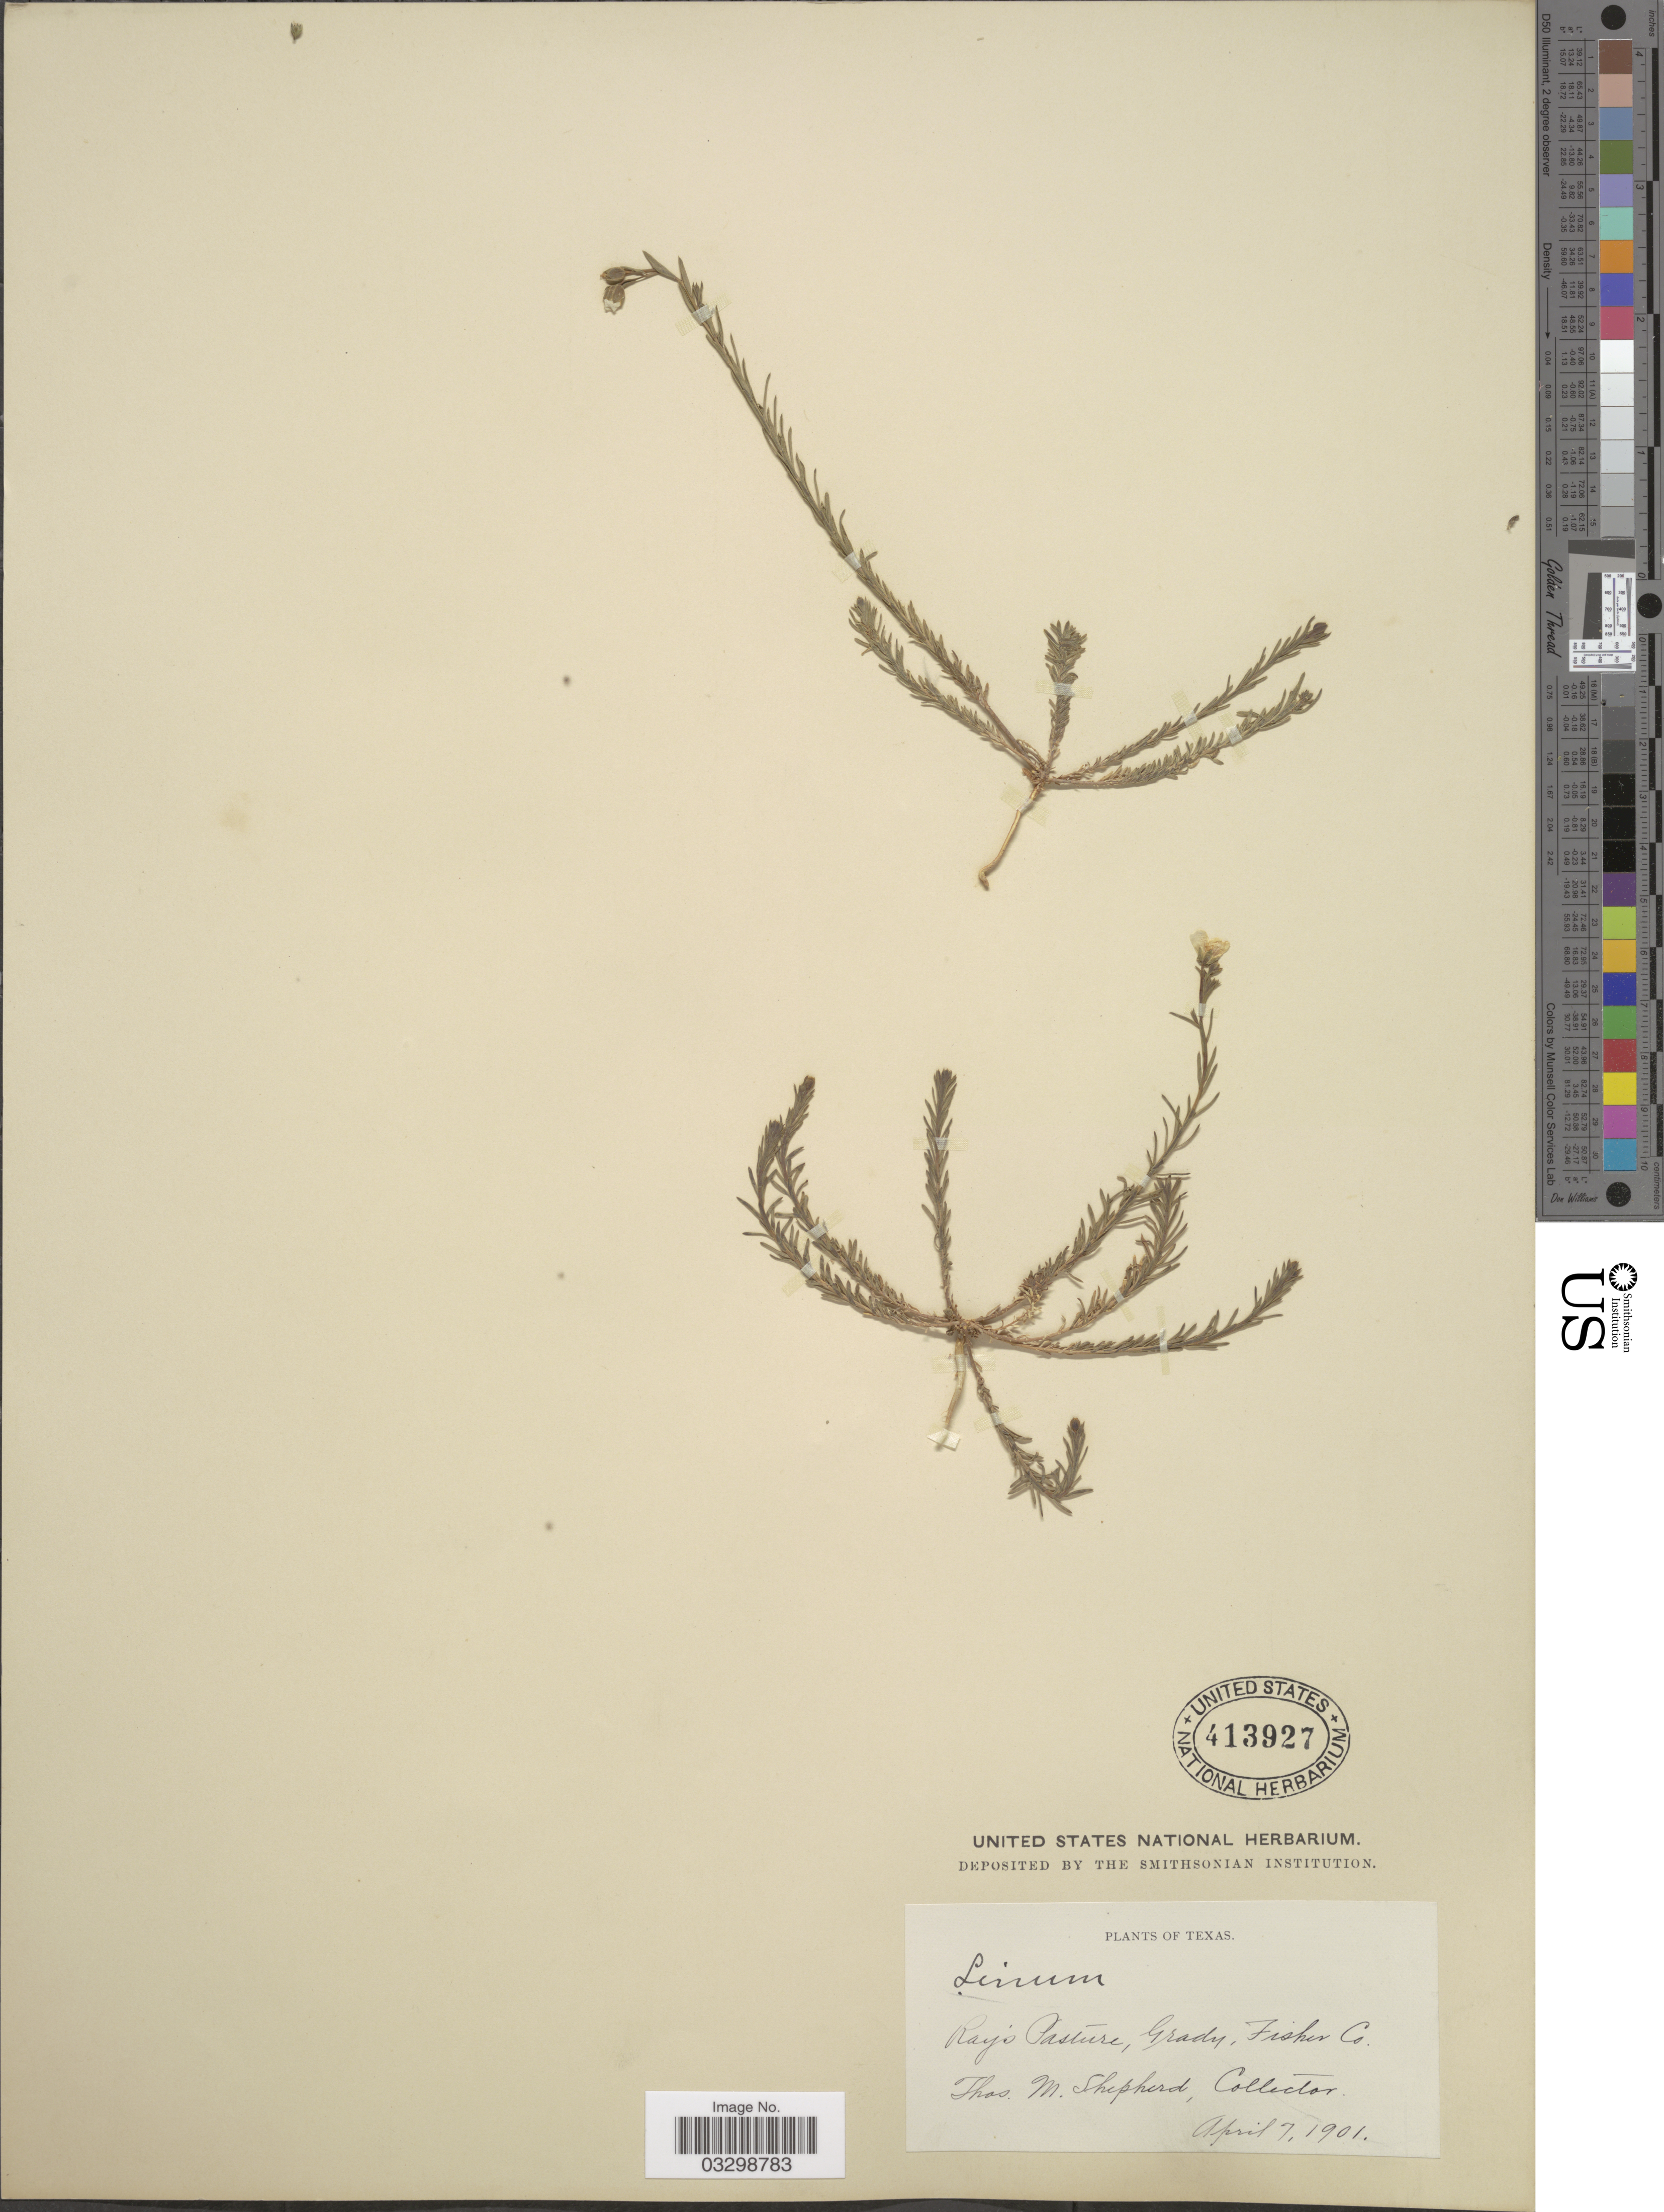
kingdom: Plantae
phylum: Tracheophyta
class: Magnoliopsida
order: Malpighiales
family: Linaceae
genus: Linum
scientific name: Linum lewisii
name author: Pursh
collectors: T. Shepherd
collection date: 1901-04-07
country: United States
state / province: Texas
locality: Ray's Pasture, Grady, Fisher Co.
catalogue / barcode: US 413927